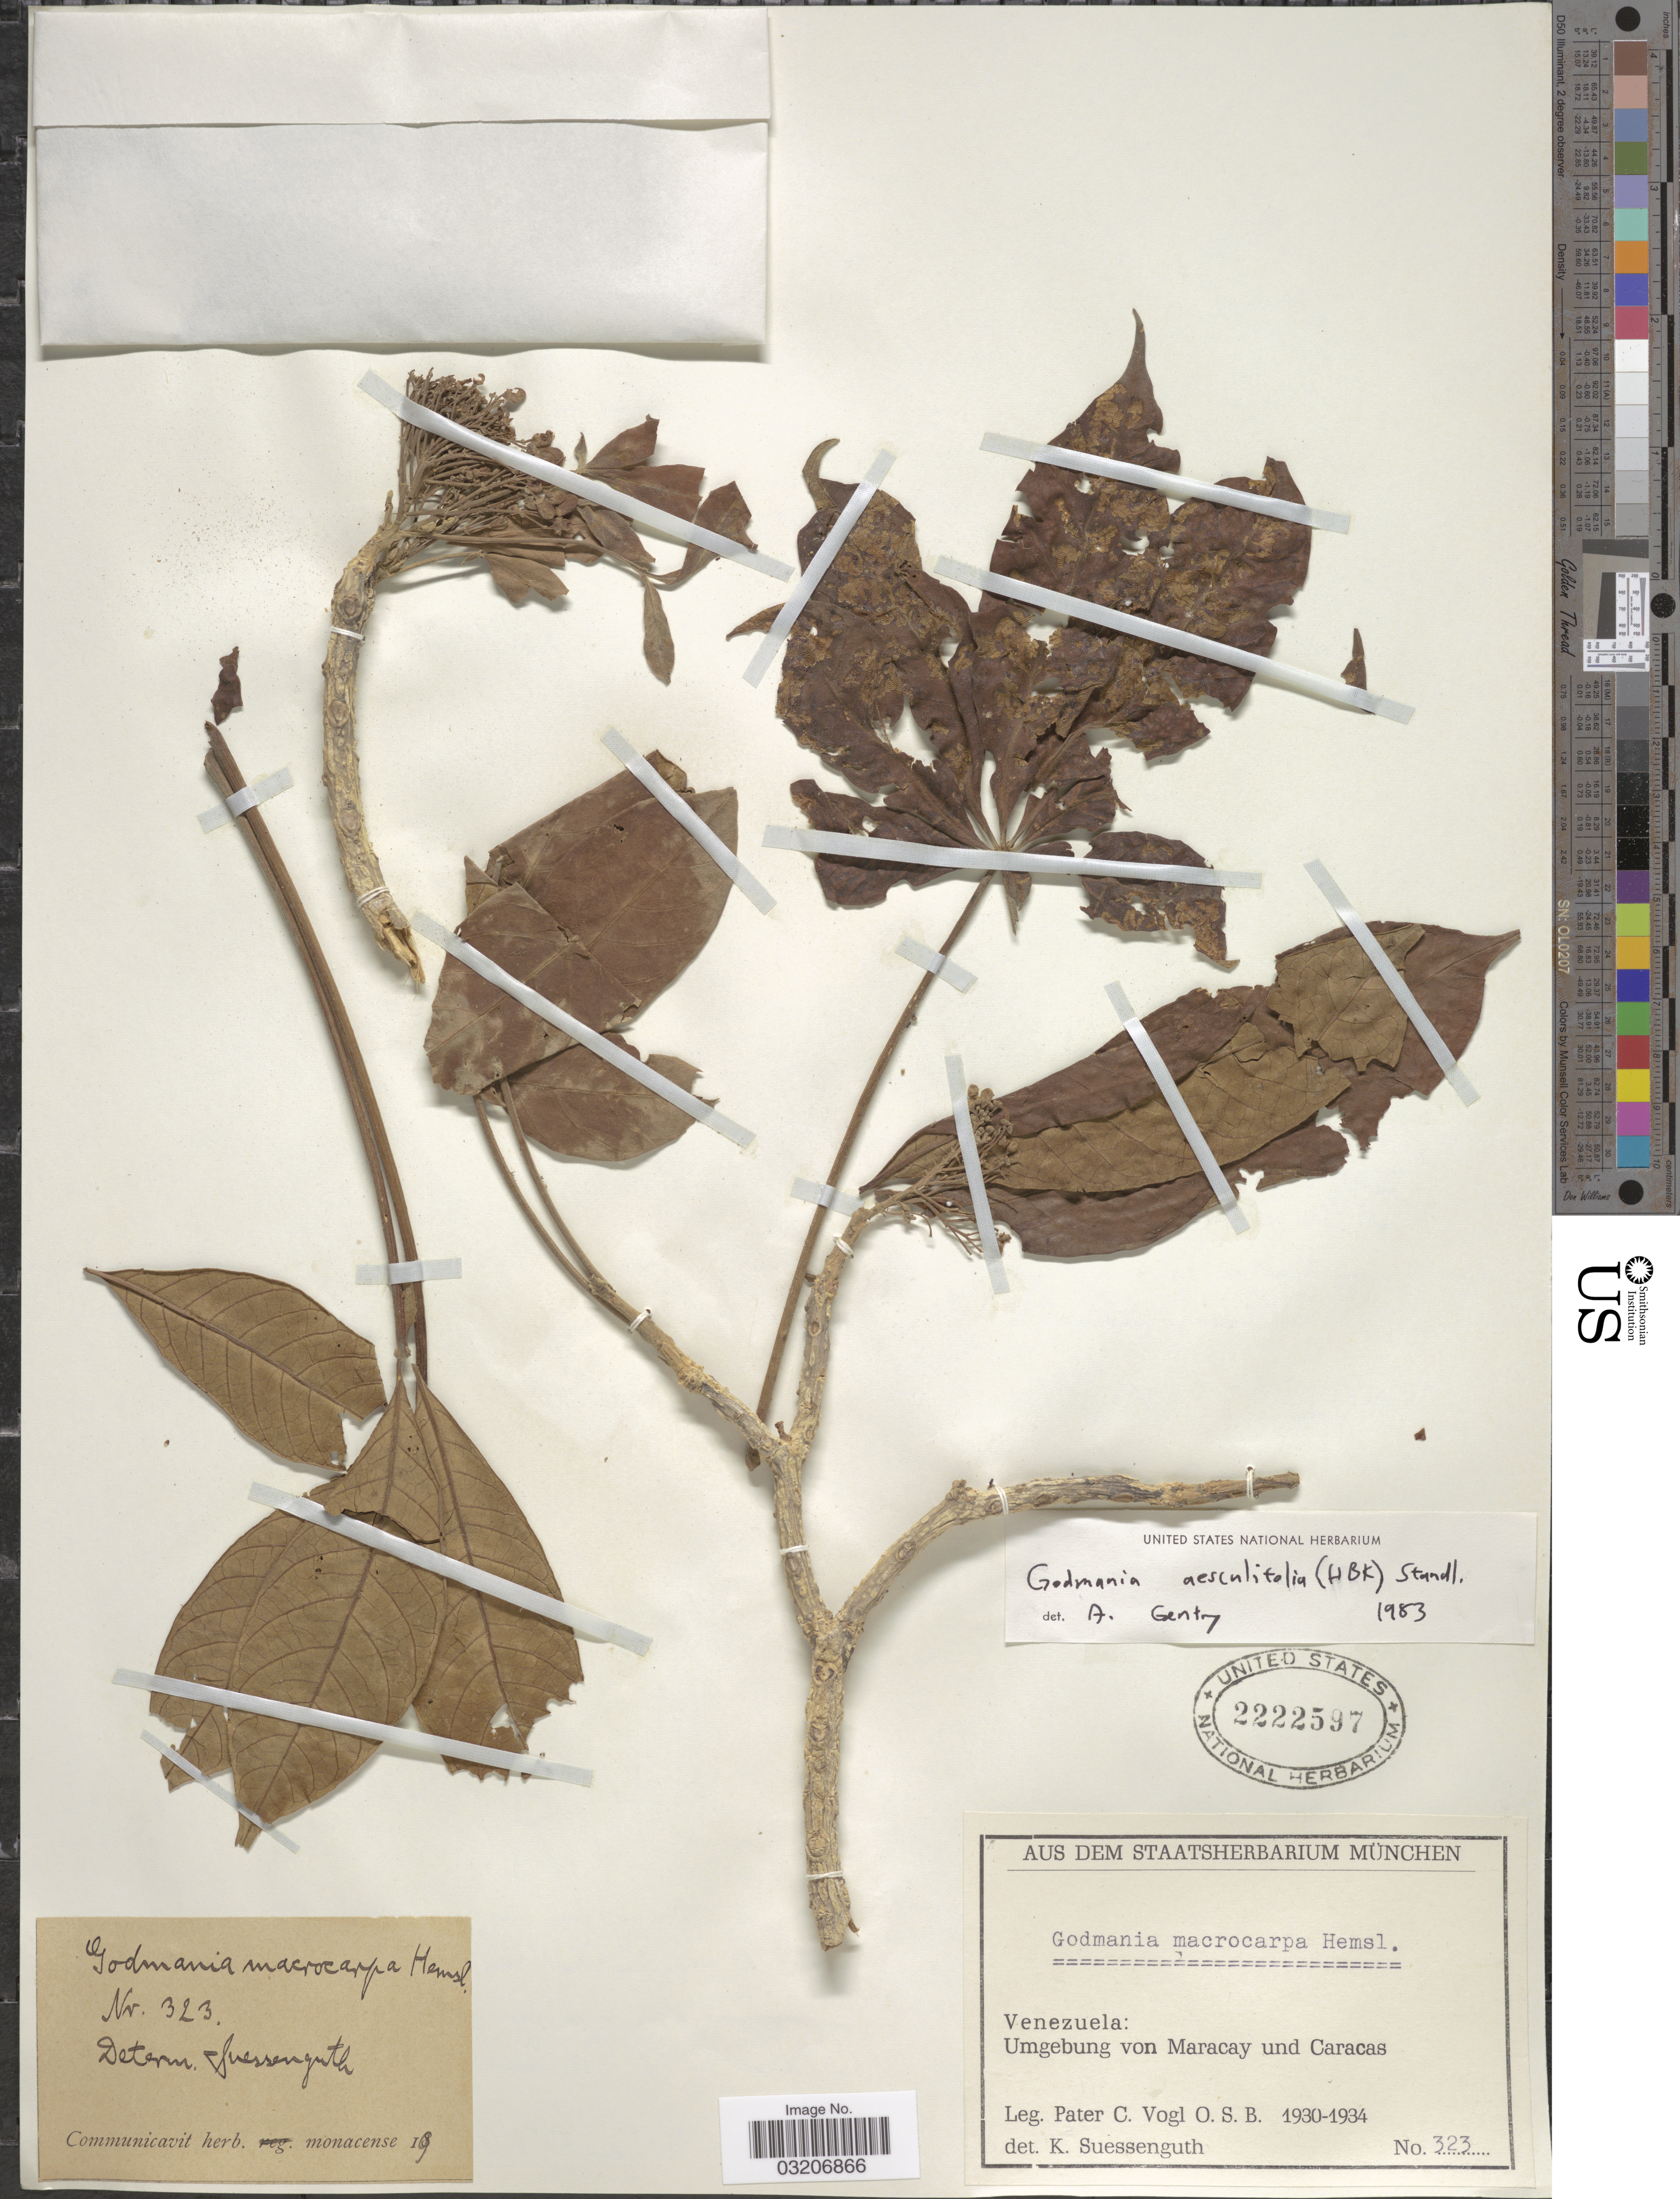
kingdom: Plantae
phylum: Tracheophyta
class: Magnoliopsida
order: Lamiales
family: Bignoniaceae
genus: Godmania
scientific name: Godmania aesculifolia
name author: Standl.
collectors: P. Vogl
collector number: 323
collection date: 1930/1934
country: Venezuela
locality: Umgebung von Maracay und Caracas.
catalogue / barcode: US 2222597